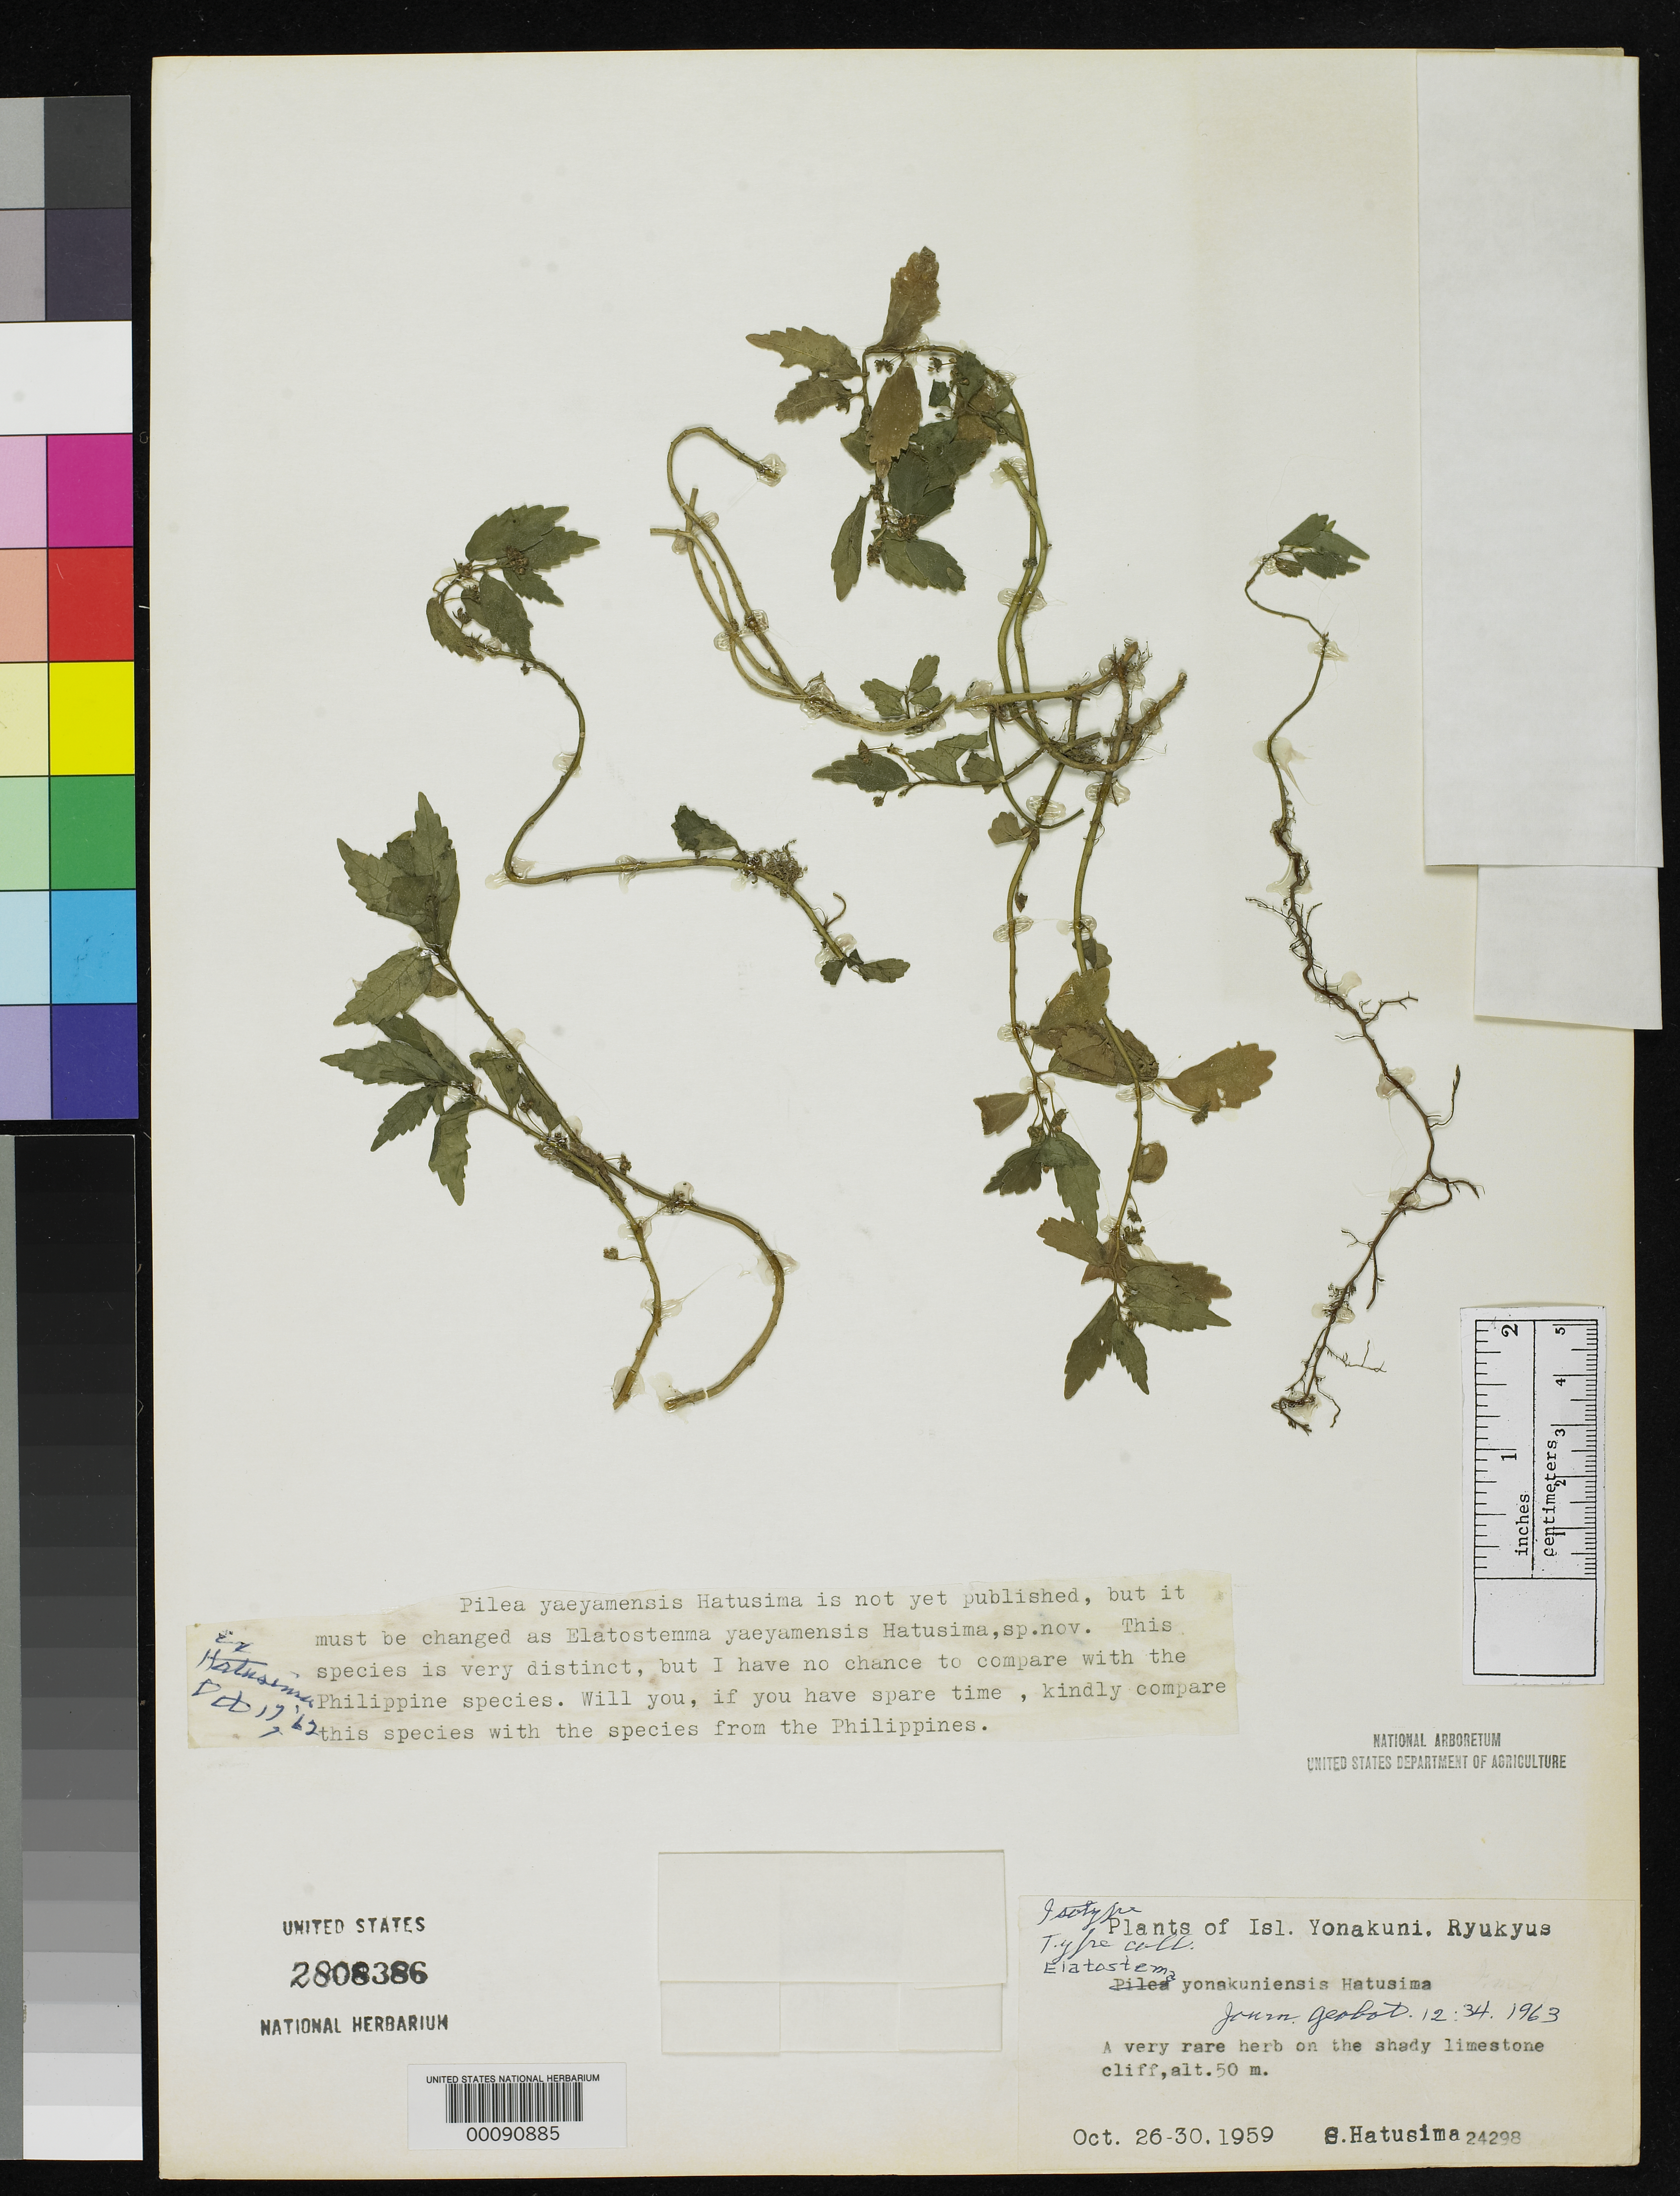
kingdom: Plantae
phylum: Tracheophyta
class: Magnoliopsida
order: Rosales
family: Urticaceae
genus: Elatostema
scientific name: Elatostema yonakuniensis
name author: Hatus.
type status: Isotype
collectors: S. Hatusima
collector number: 24298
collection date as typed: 26 Oct 1959 to 30 Oct 1959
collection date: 1959-10-26/1959-10-30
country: Japan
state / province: Okinawa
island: Ryukyu Is.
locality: Yonakuni.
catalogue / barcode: US 2808386